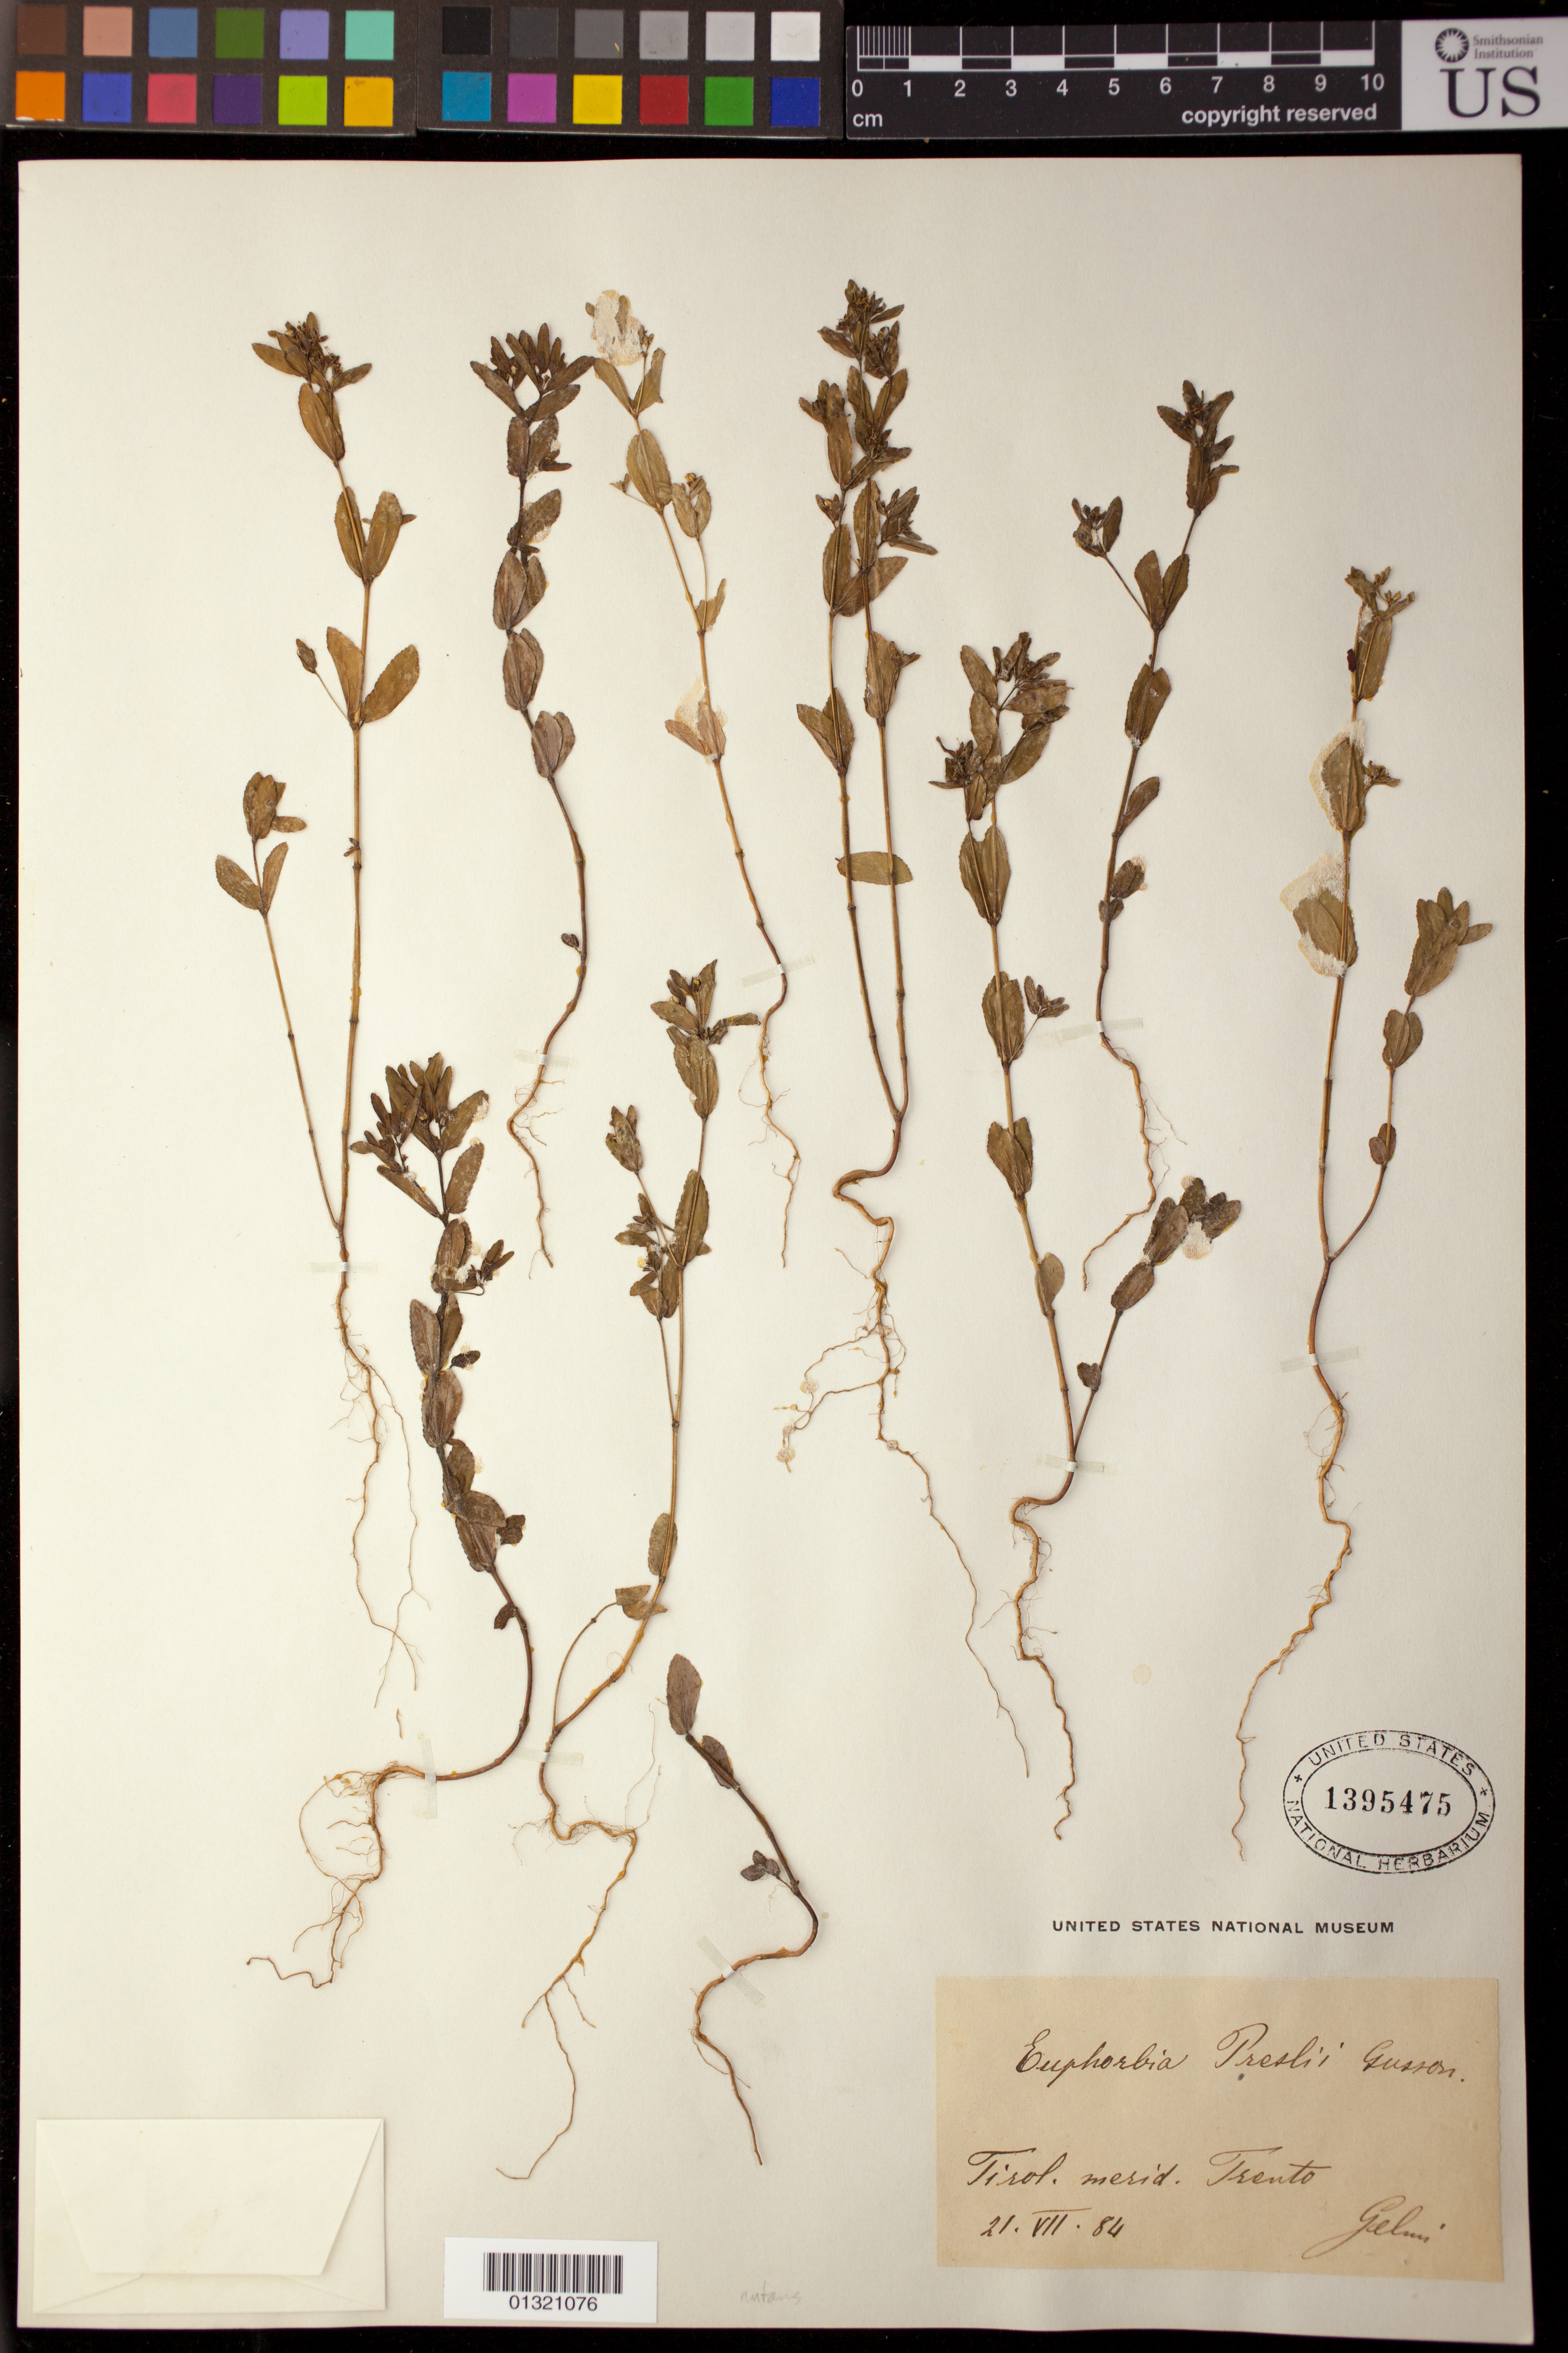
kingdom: Plantae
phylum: Tracheophyta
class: Magnoliopsida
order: Malpighiales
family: Euphorbiaceae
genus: Euphorbia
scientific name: Euphorbia nutans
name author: Lag.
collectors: E. Gelmi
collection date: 1884-07-21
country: Italy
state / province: Trentino-Alto Adige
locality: Tirol. merid. Trento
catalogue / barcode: US 1395475